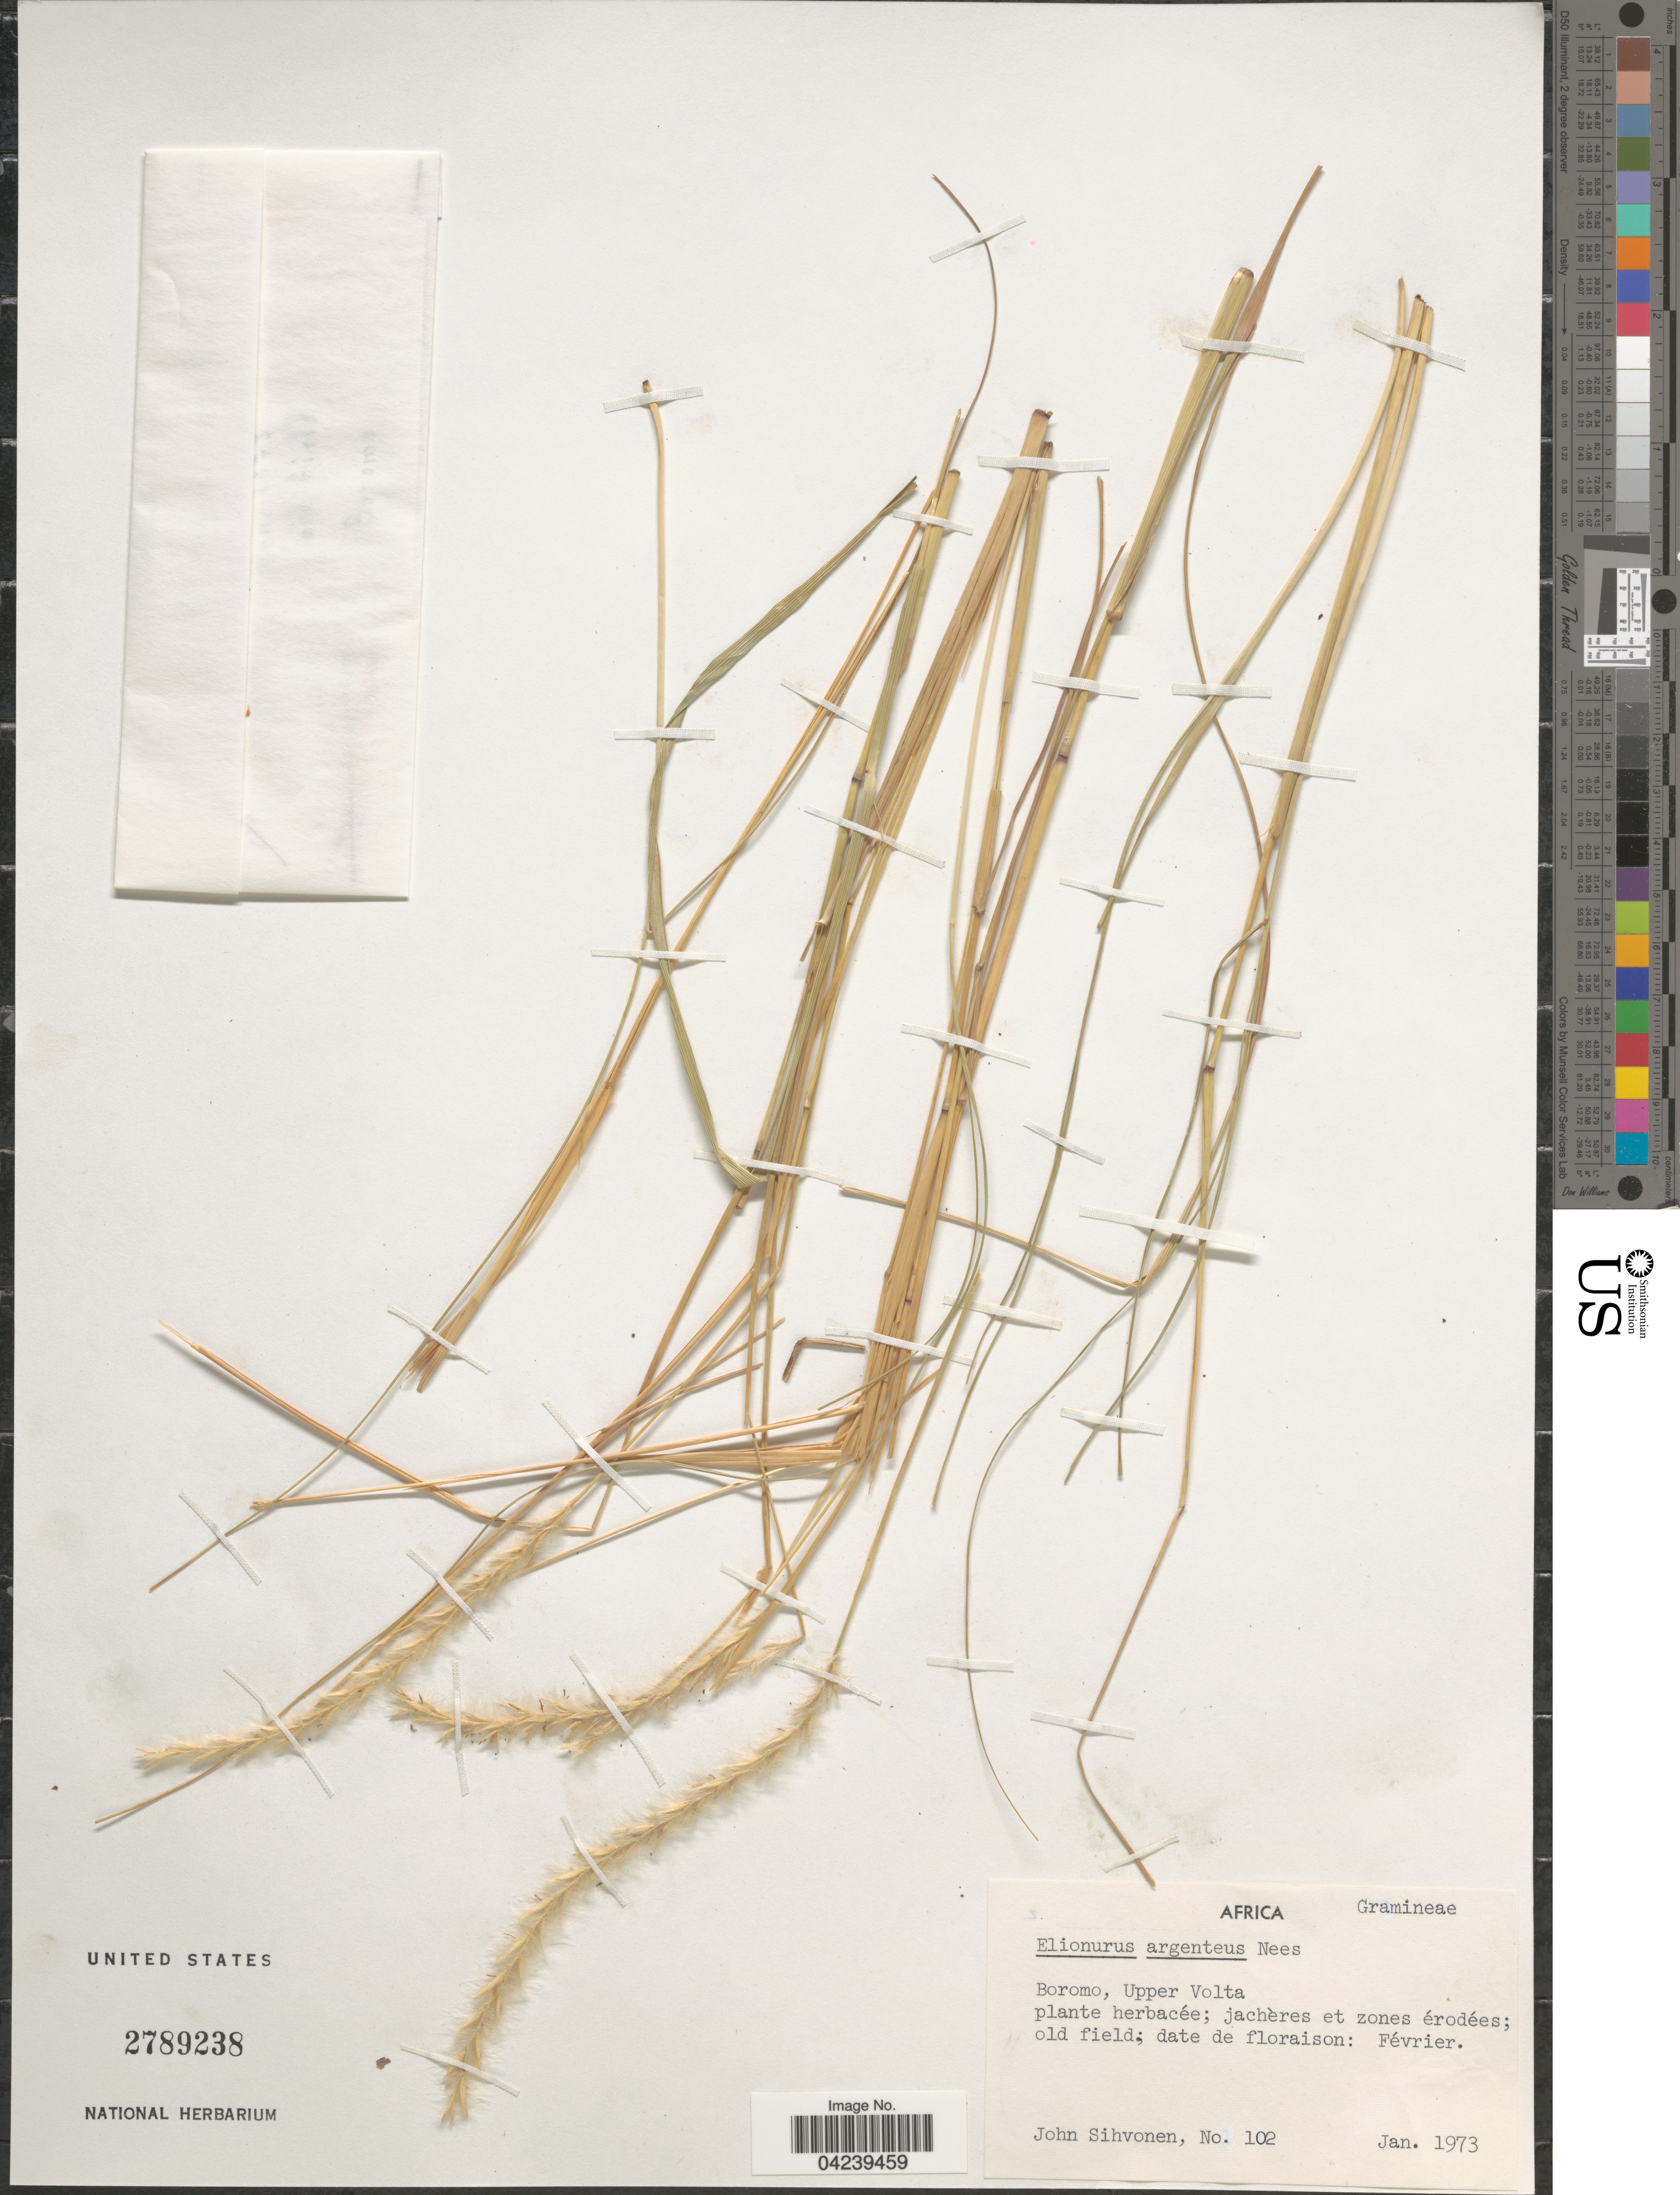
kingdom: Plantae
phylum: Tracheophyta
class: Liliopsida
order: Poales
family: Poaceae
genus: Elionurus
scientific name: Elionurus muticus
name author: (Spreng.) Kuntze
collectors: J. Sihvonen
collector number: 102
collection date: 1973-01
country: Burkina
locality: Boromo, Upper Volta.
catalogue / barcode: US 2789238